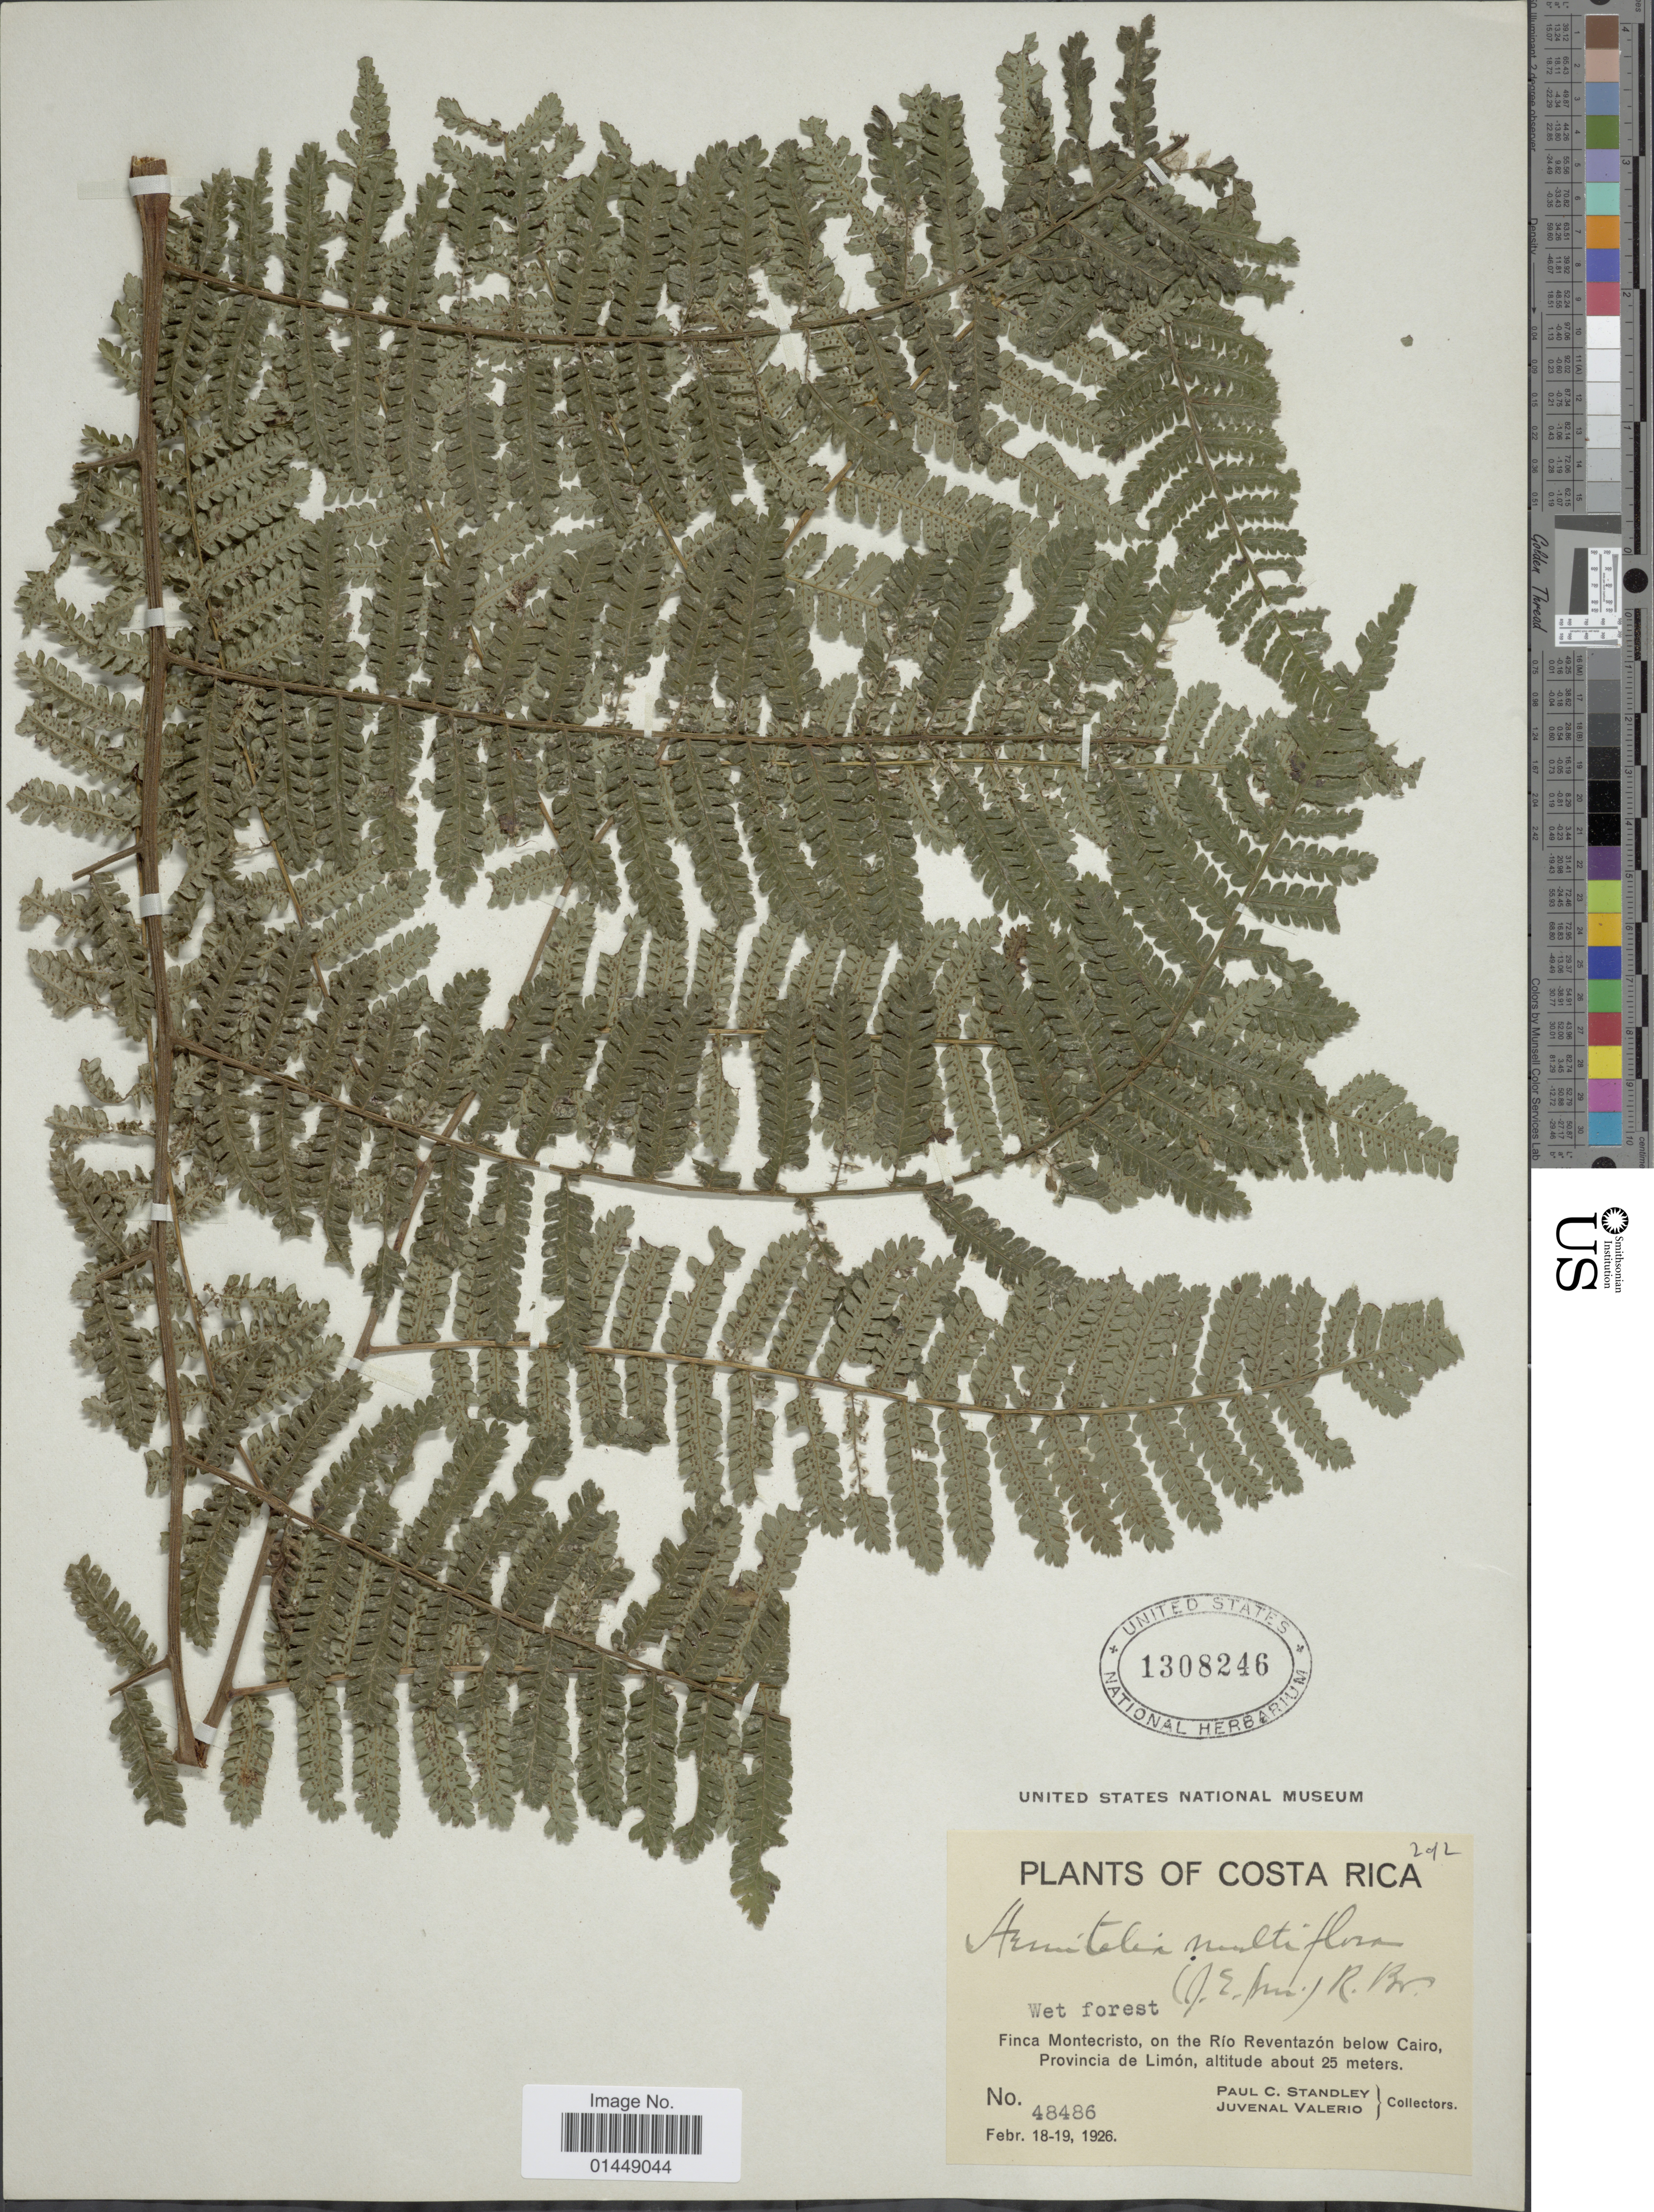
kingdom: Plantae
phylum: Tracheophyta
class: Polypodiopsida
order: Cyatheales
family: Cyatheaceae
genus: Cyathea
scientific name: Cyathea multiflora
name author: Sm.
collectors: P. C. Standley & J. Valerio R.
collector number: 48486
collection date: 1926-02-18/1926-02-19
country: Costa Rica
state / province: Limón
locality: Finca Montecristo, on the Río Reventazón below Cairo, Provincia de Limón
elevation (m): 25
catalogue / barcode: US 1308246